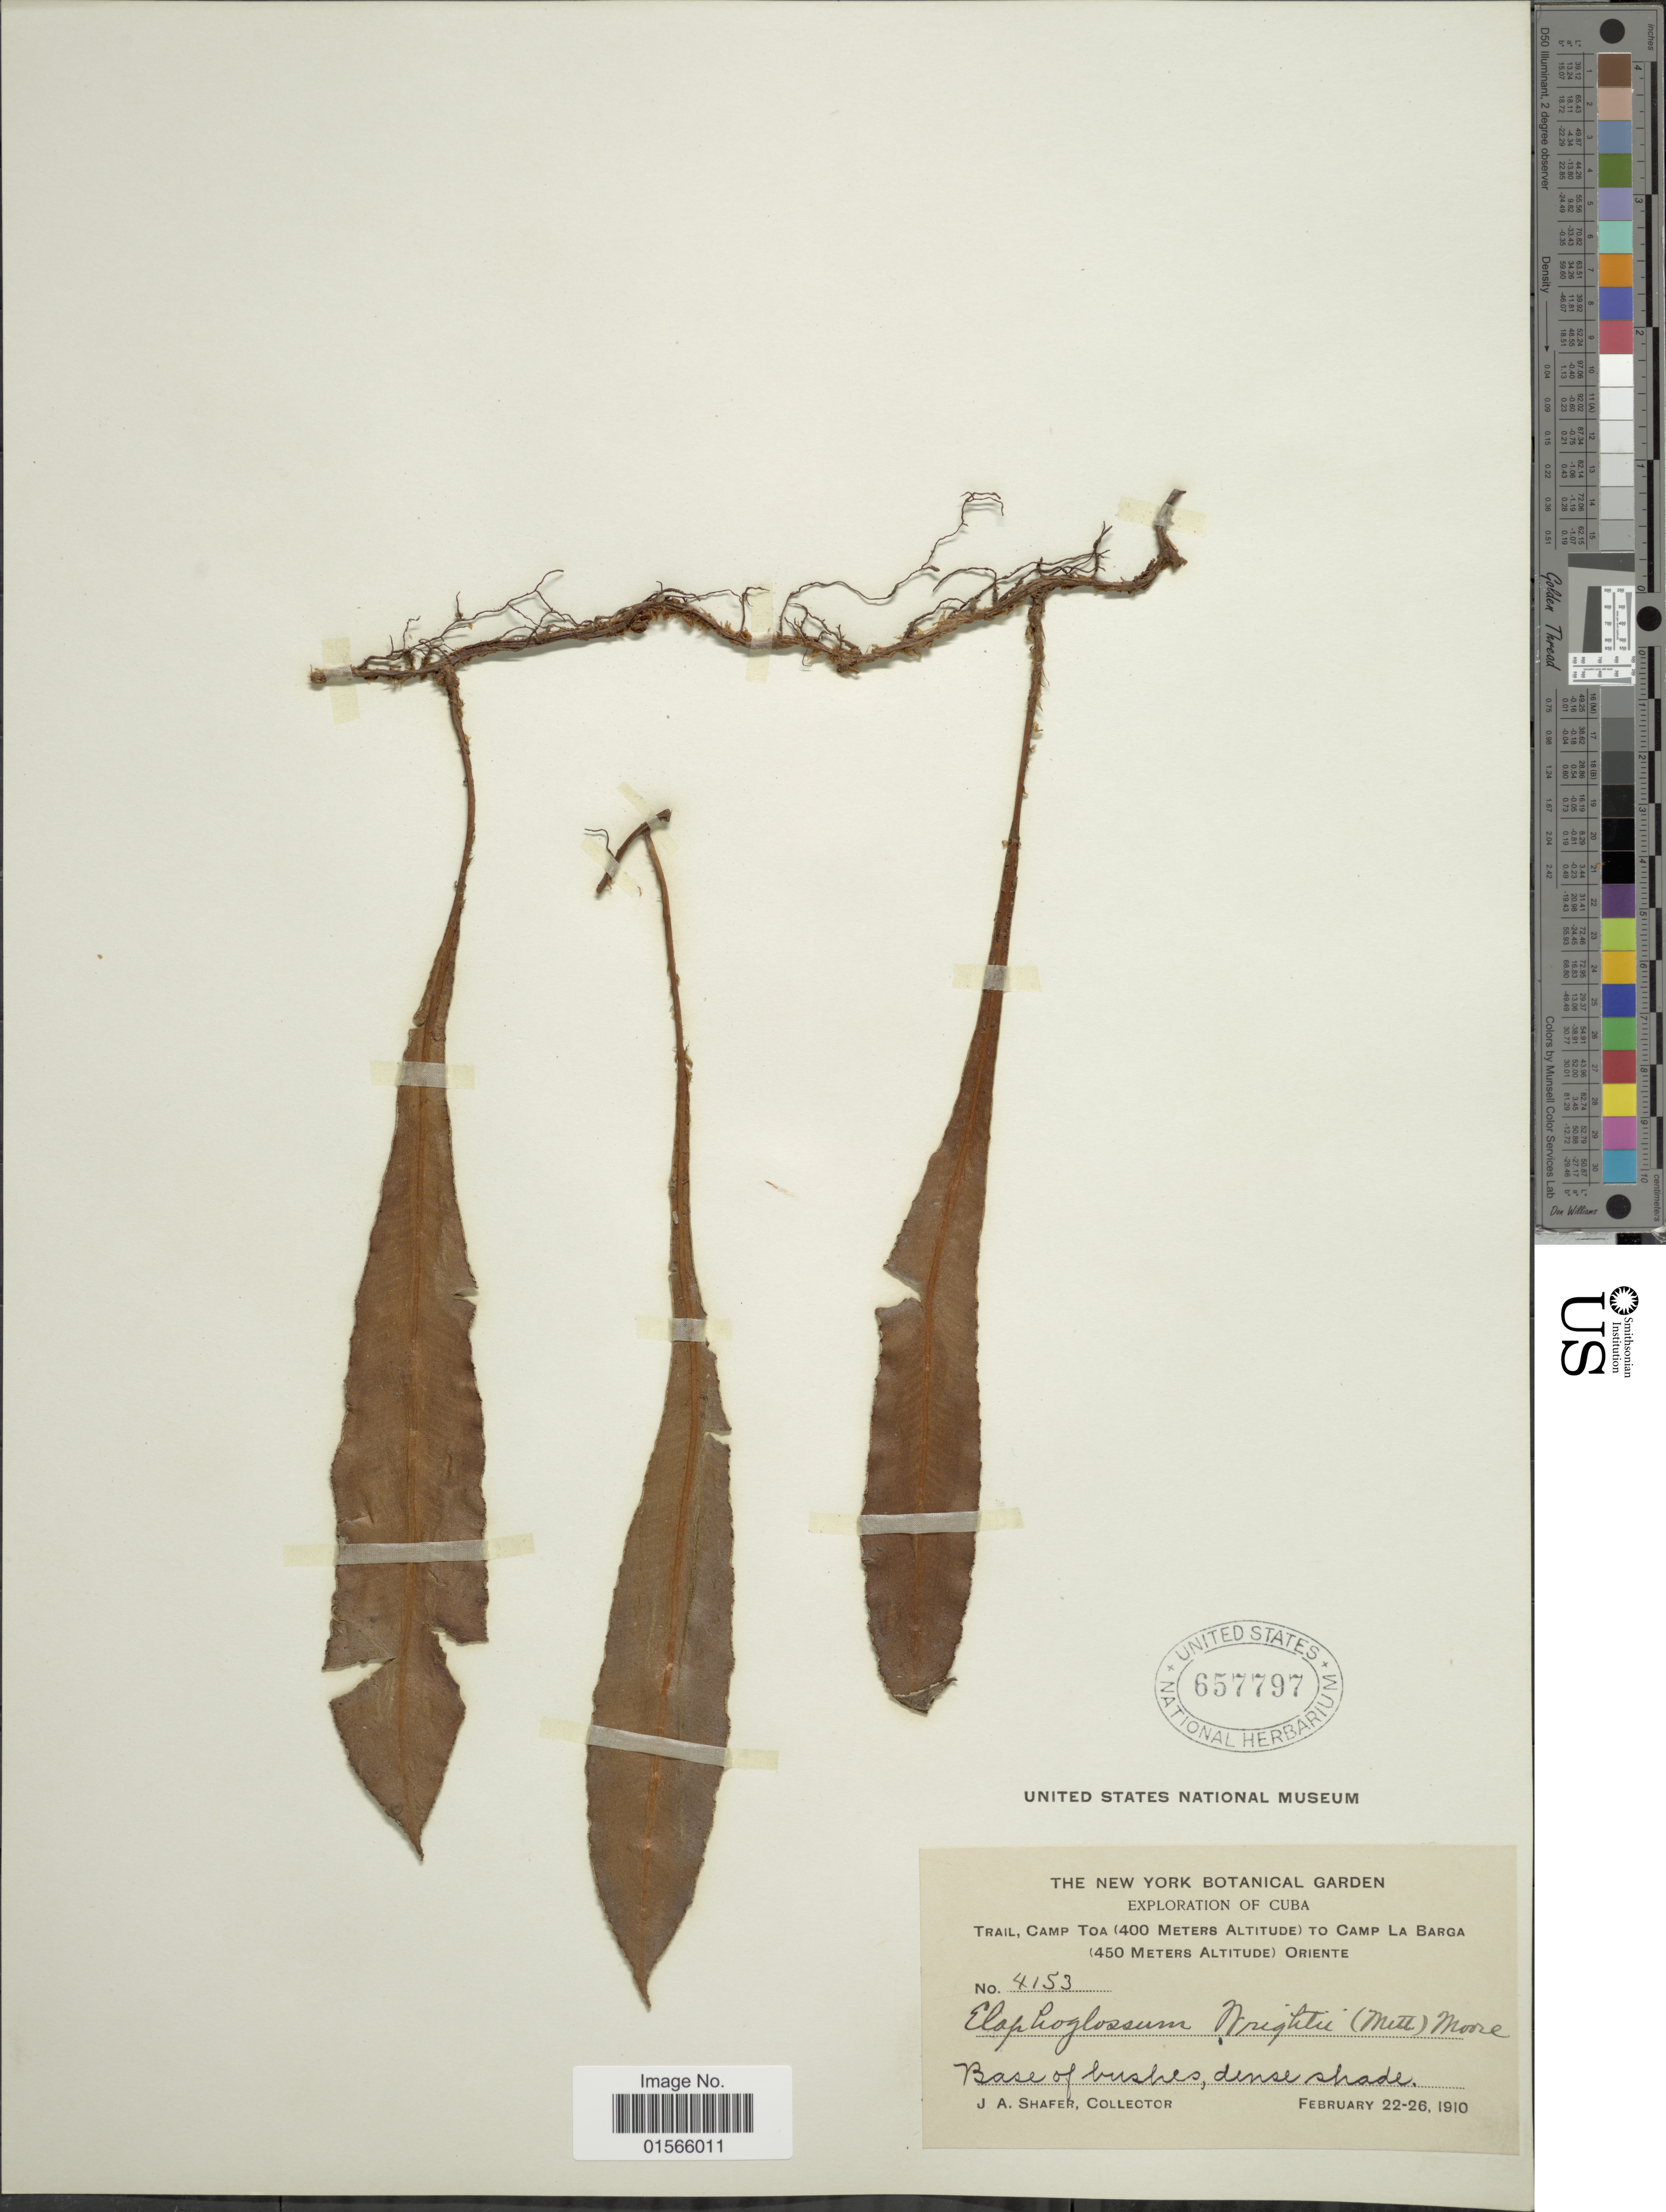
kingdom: Plantae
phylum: Tracheophyta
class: Polypodiopsida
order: Polypodiales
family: Dryopteridaceae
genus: Elaphoglossum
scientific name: Elaphoglossum wrightii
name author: (Mett. ex D.C. Eaton) T. Moore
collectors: J. A. Shafer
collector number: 4153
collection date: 1910-02-22/1910-02-26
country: Cuba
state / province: Oriente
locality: Trail, Camp Toa to Camp La Barga, Base of brushes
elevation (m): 400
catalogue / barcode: US 657797